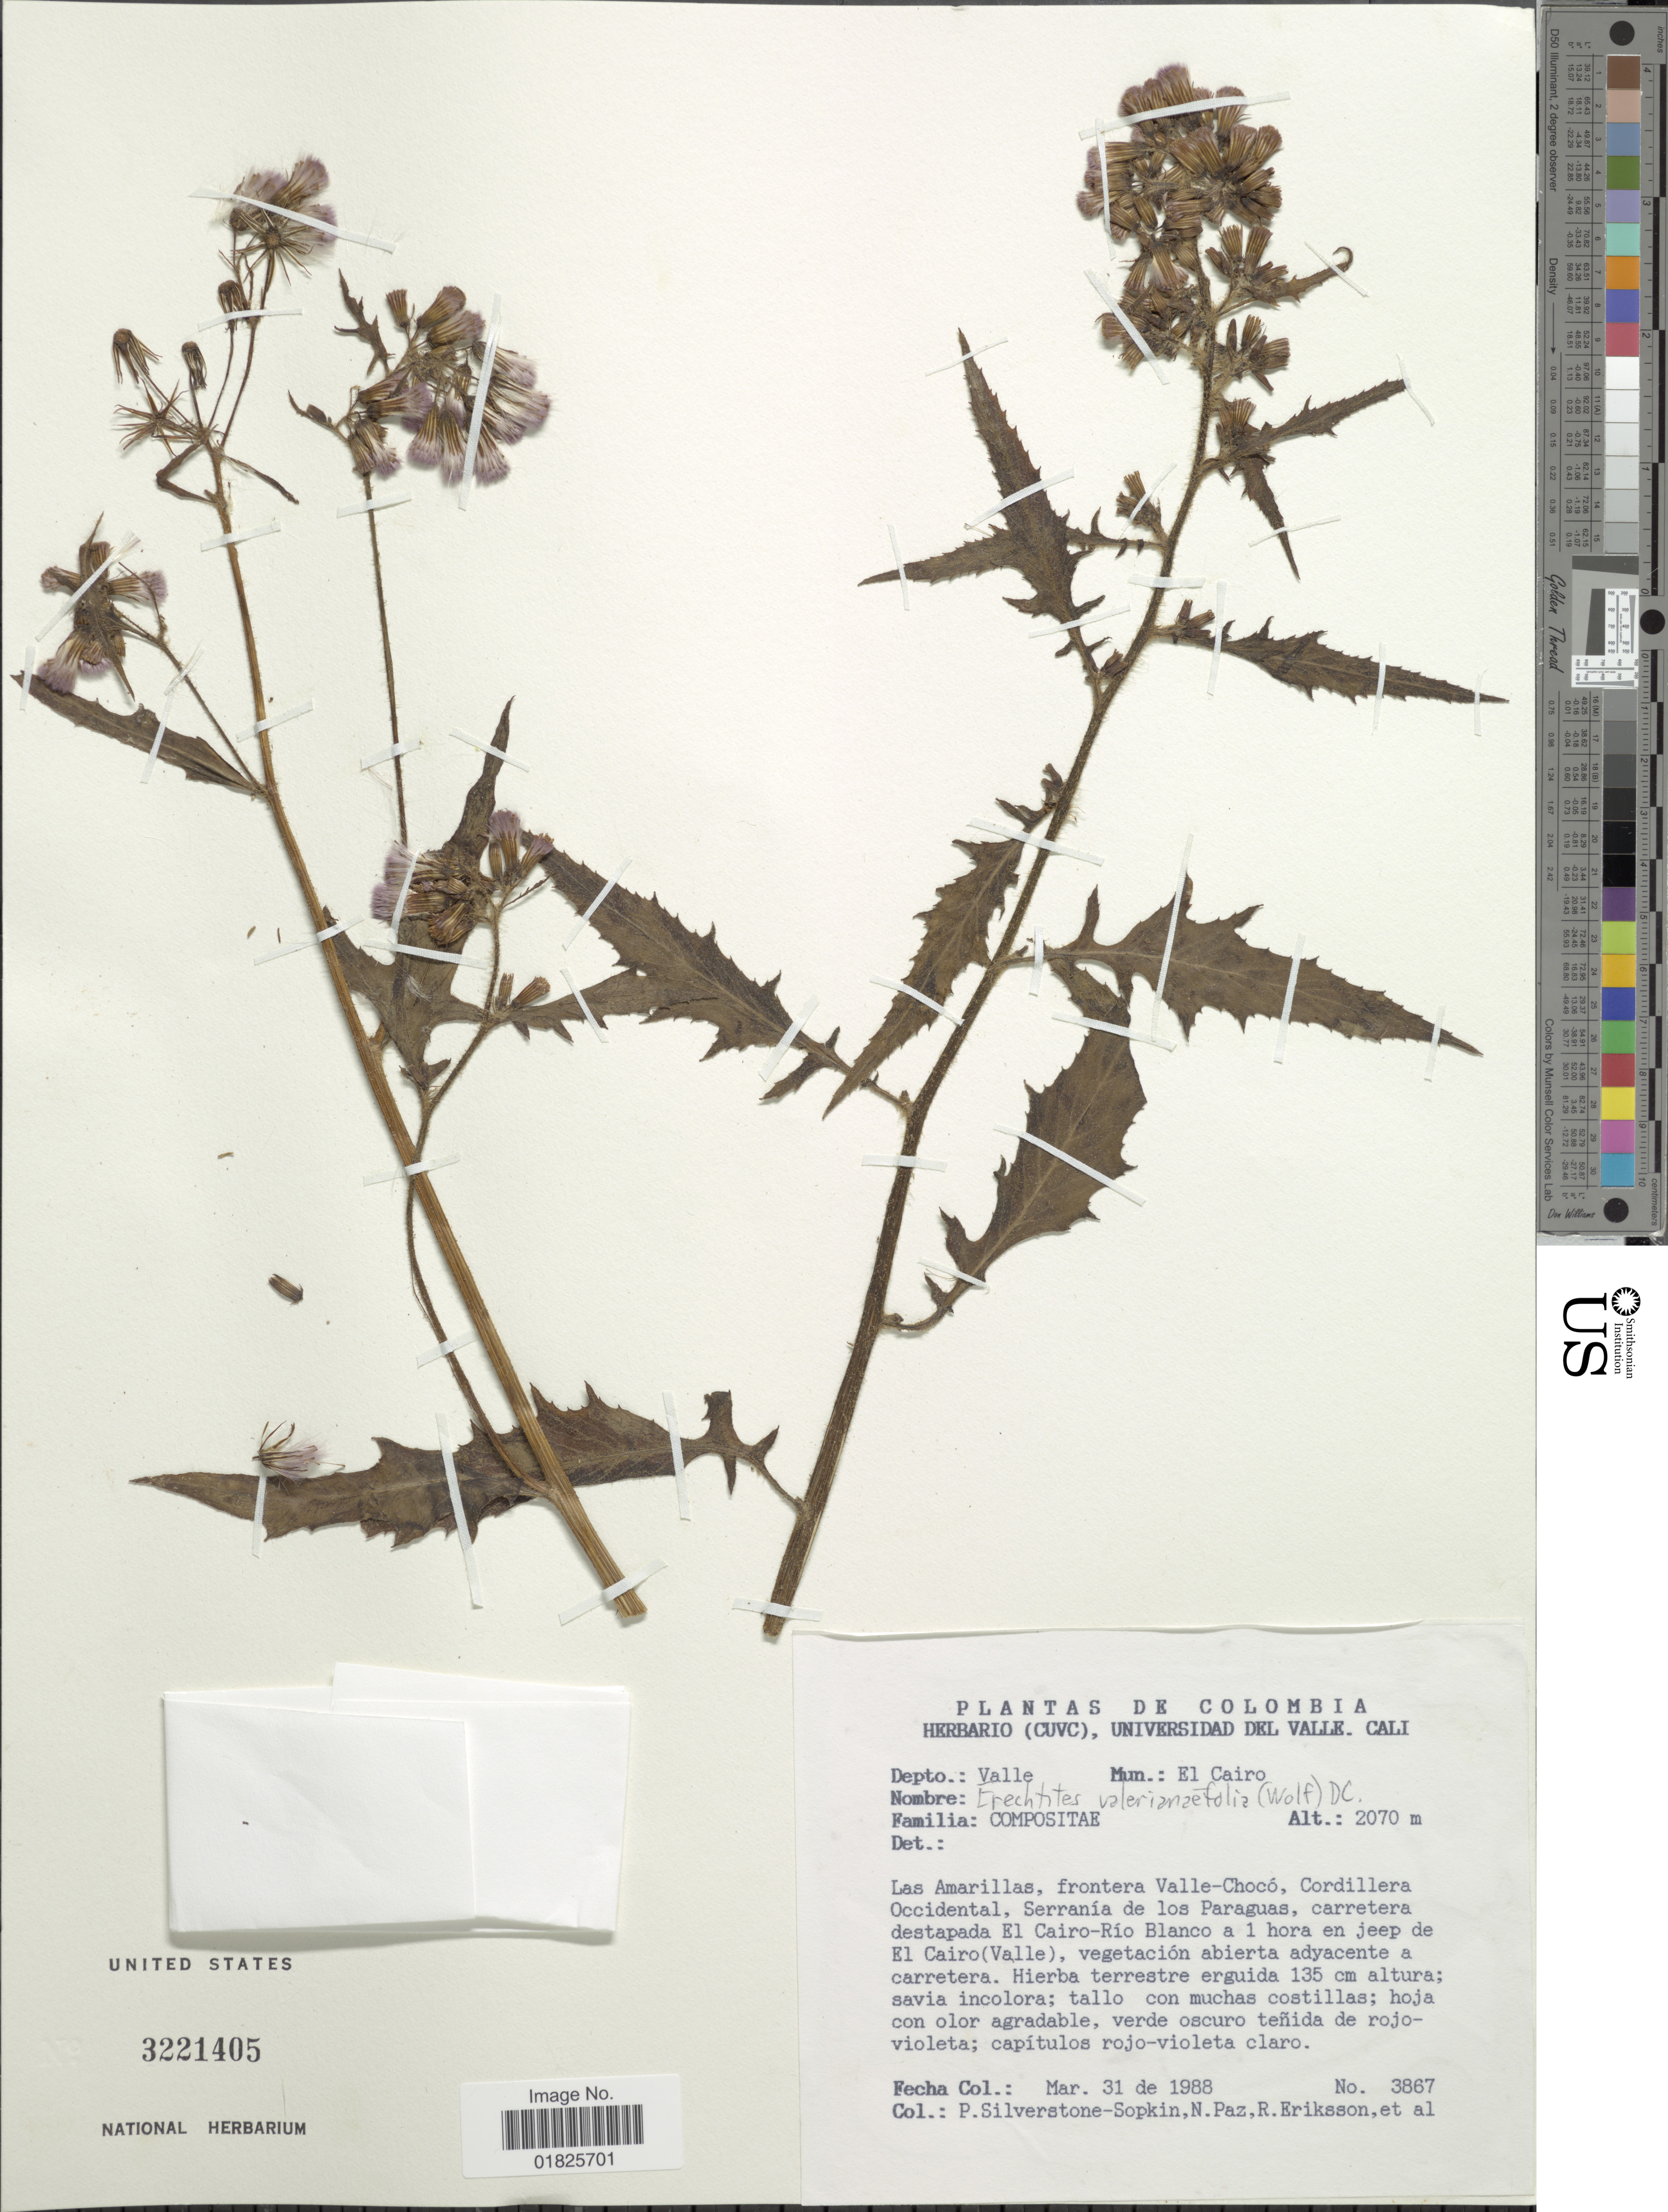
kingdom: Plantae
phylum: Tracheophyta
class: Magnoliopsida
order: Asterales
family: Asteraceae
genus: Erechtites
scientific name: Erechtites valerianifolius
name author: (Link ex Spreng.) DC.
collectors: P. A. Silverstone-Sopkin, N. Paz, R. Eriksson & et al.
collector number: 3867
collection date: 1988-03-31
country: Colombia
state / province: Valle del Cauca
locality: Mun, El Cairo. Las Amarillas, frontera valle-Choco, Cordillera Occidental, Serrania de los Paraguas, carretera destapada El Cairo-Rio Blanco a 1 hora en jeeo de El Cairo (Valle)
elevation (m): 2070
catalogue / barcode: US 3221405